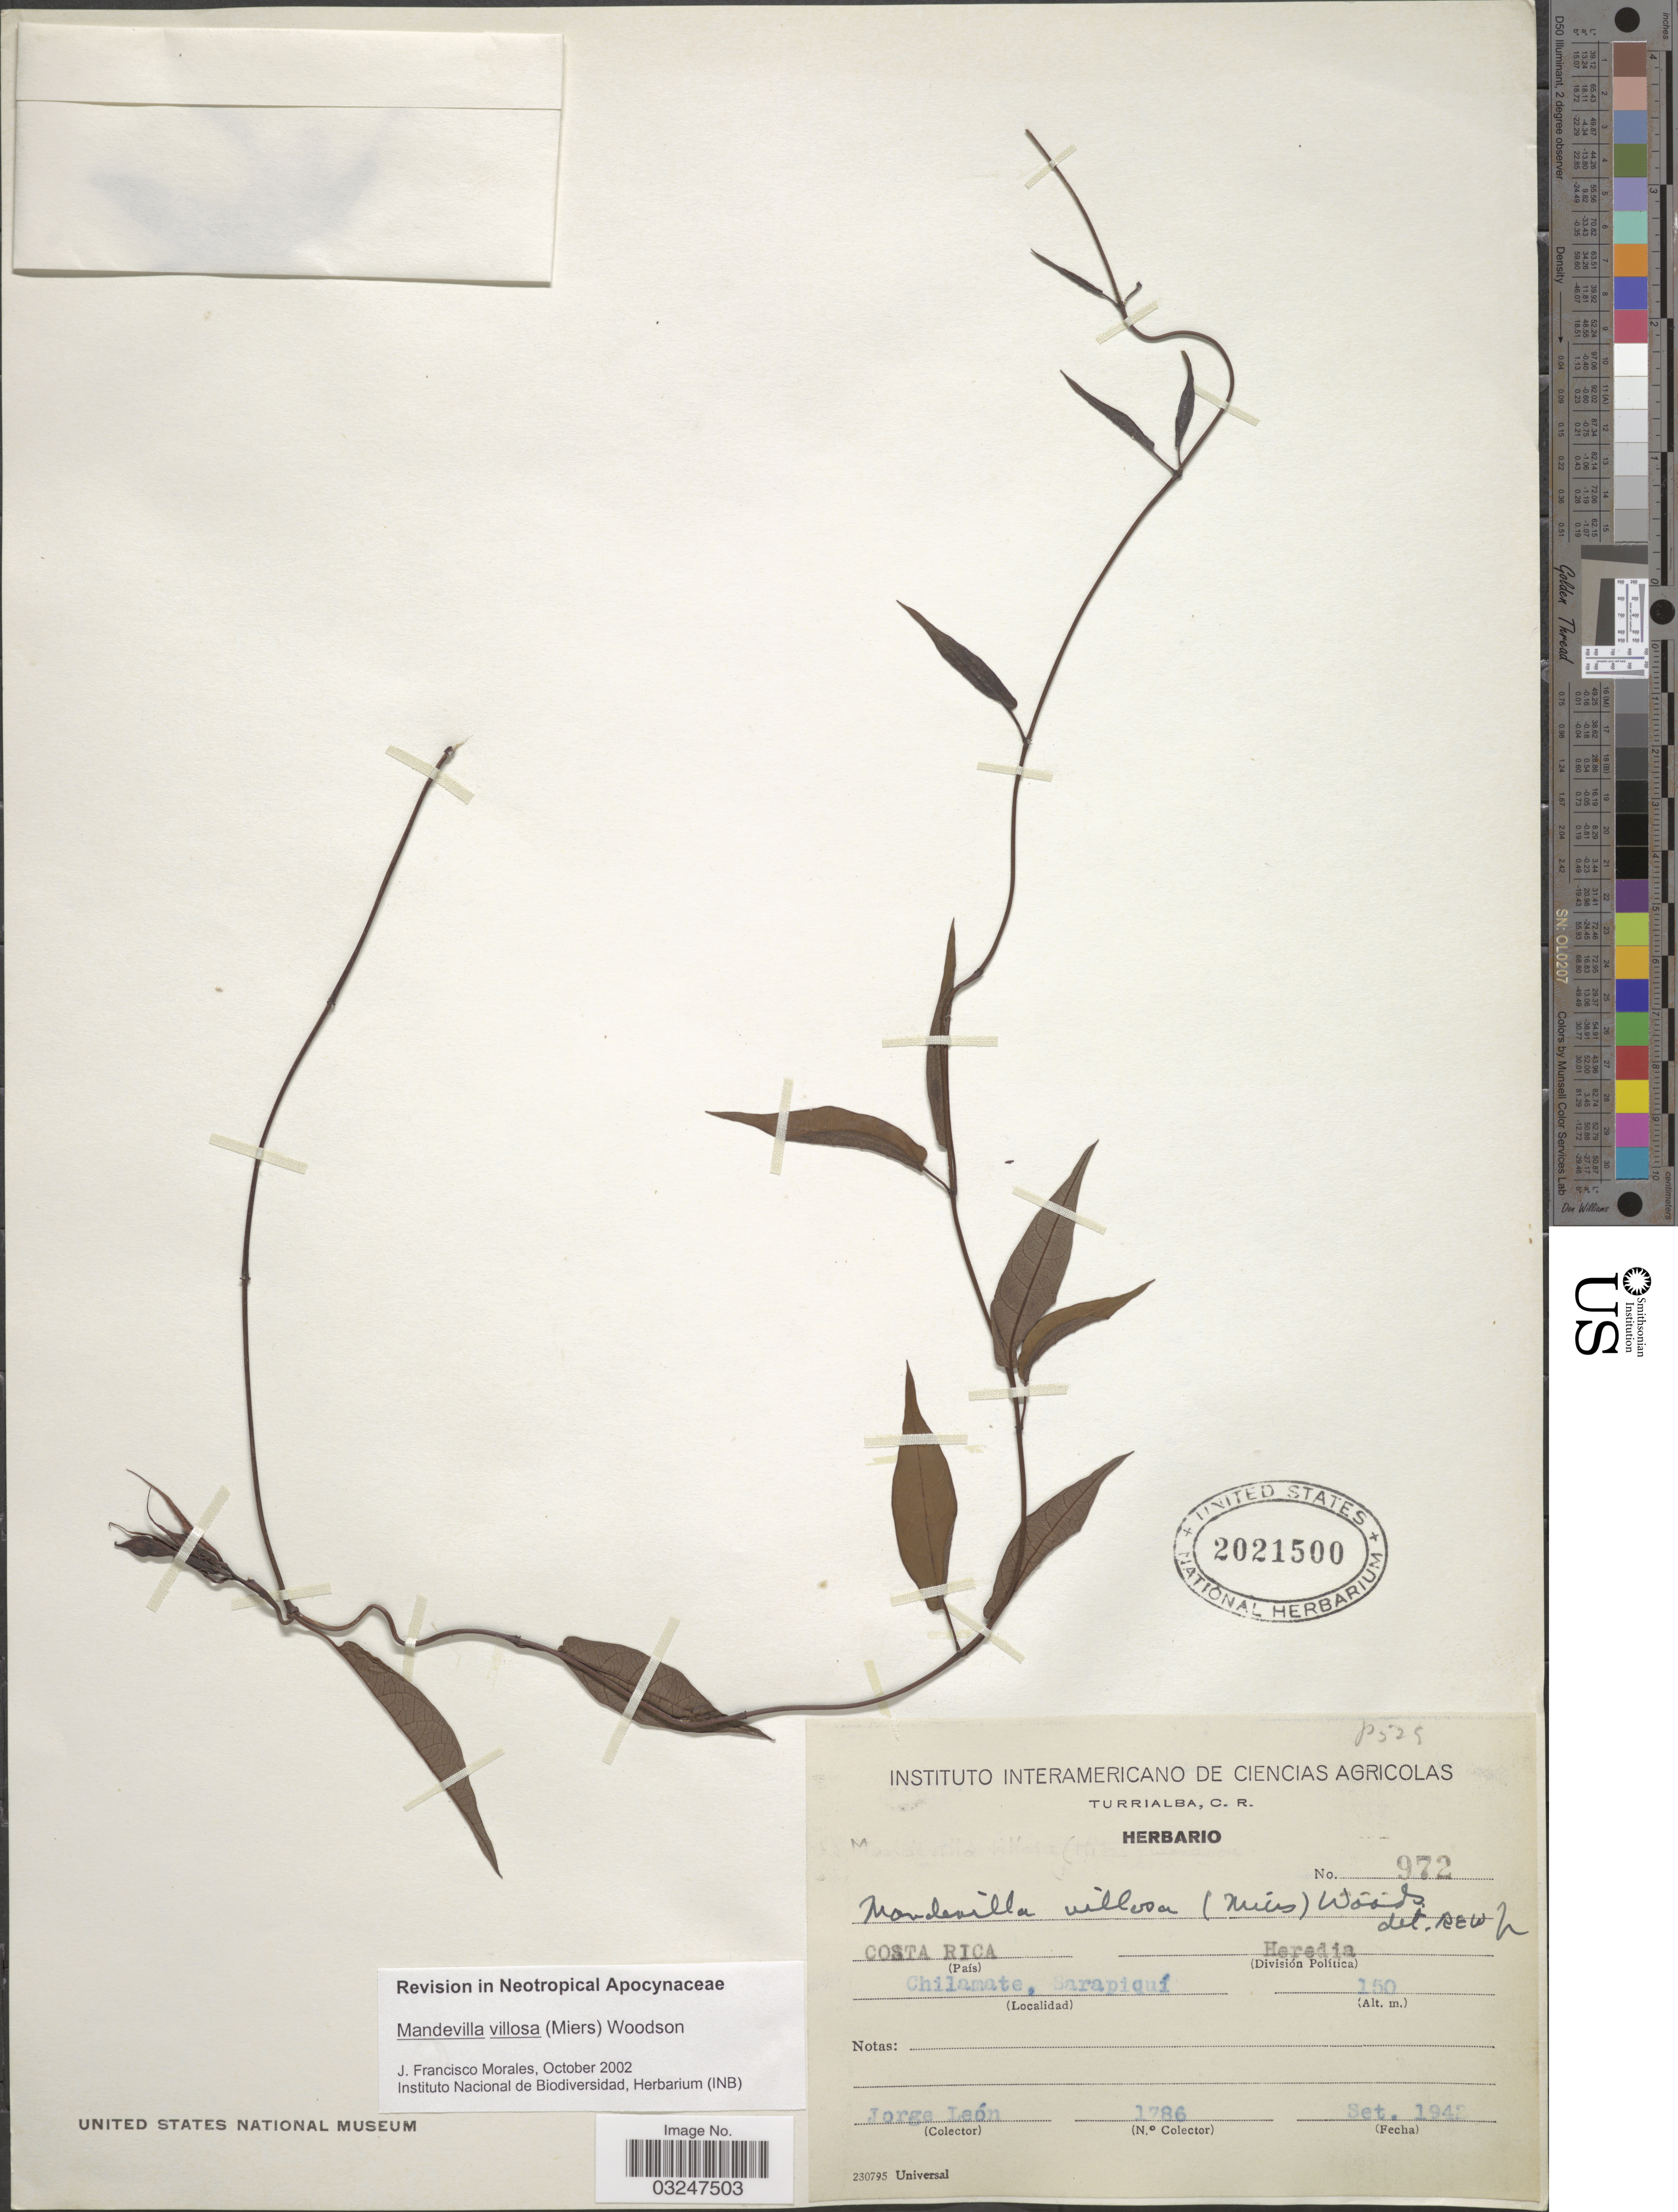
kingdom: Plantae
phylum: Tracheophyta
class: Magnoliopsida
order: Gentianales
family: Apocynaceae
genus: Mandevilla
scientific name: Mandevilla villosa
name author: (Miers) Woodson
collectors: J. León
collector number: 1786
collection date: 1943-09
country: Costa Rica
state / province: Heredia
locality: Chilamate, Sarapiquí.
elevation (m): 150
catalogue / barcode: US 2021500